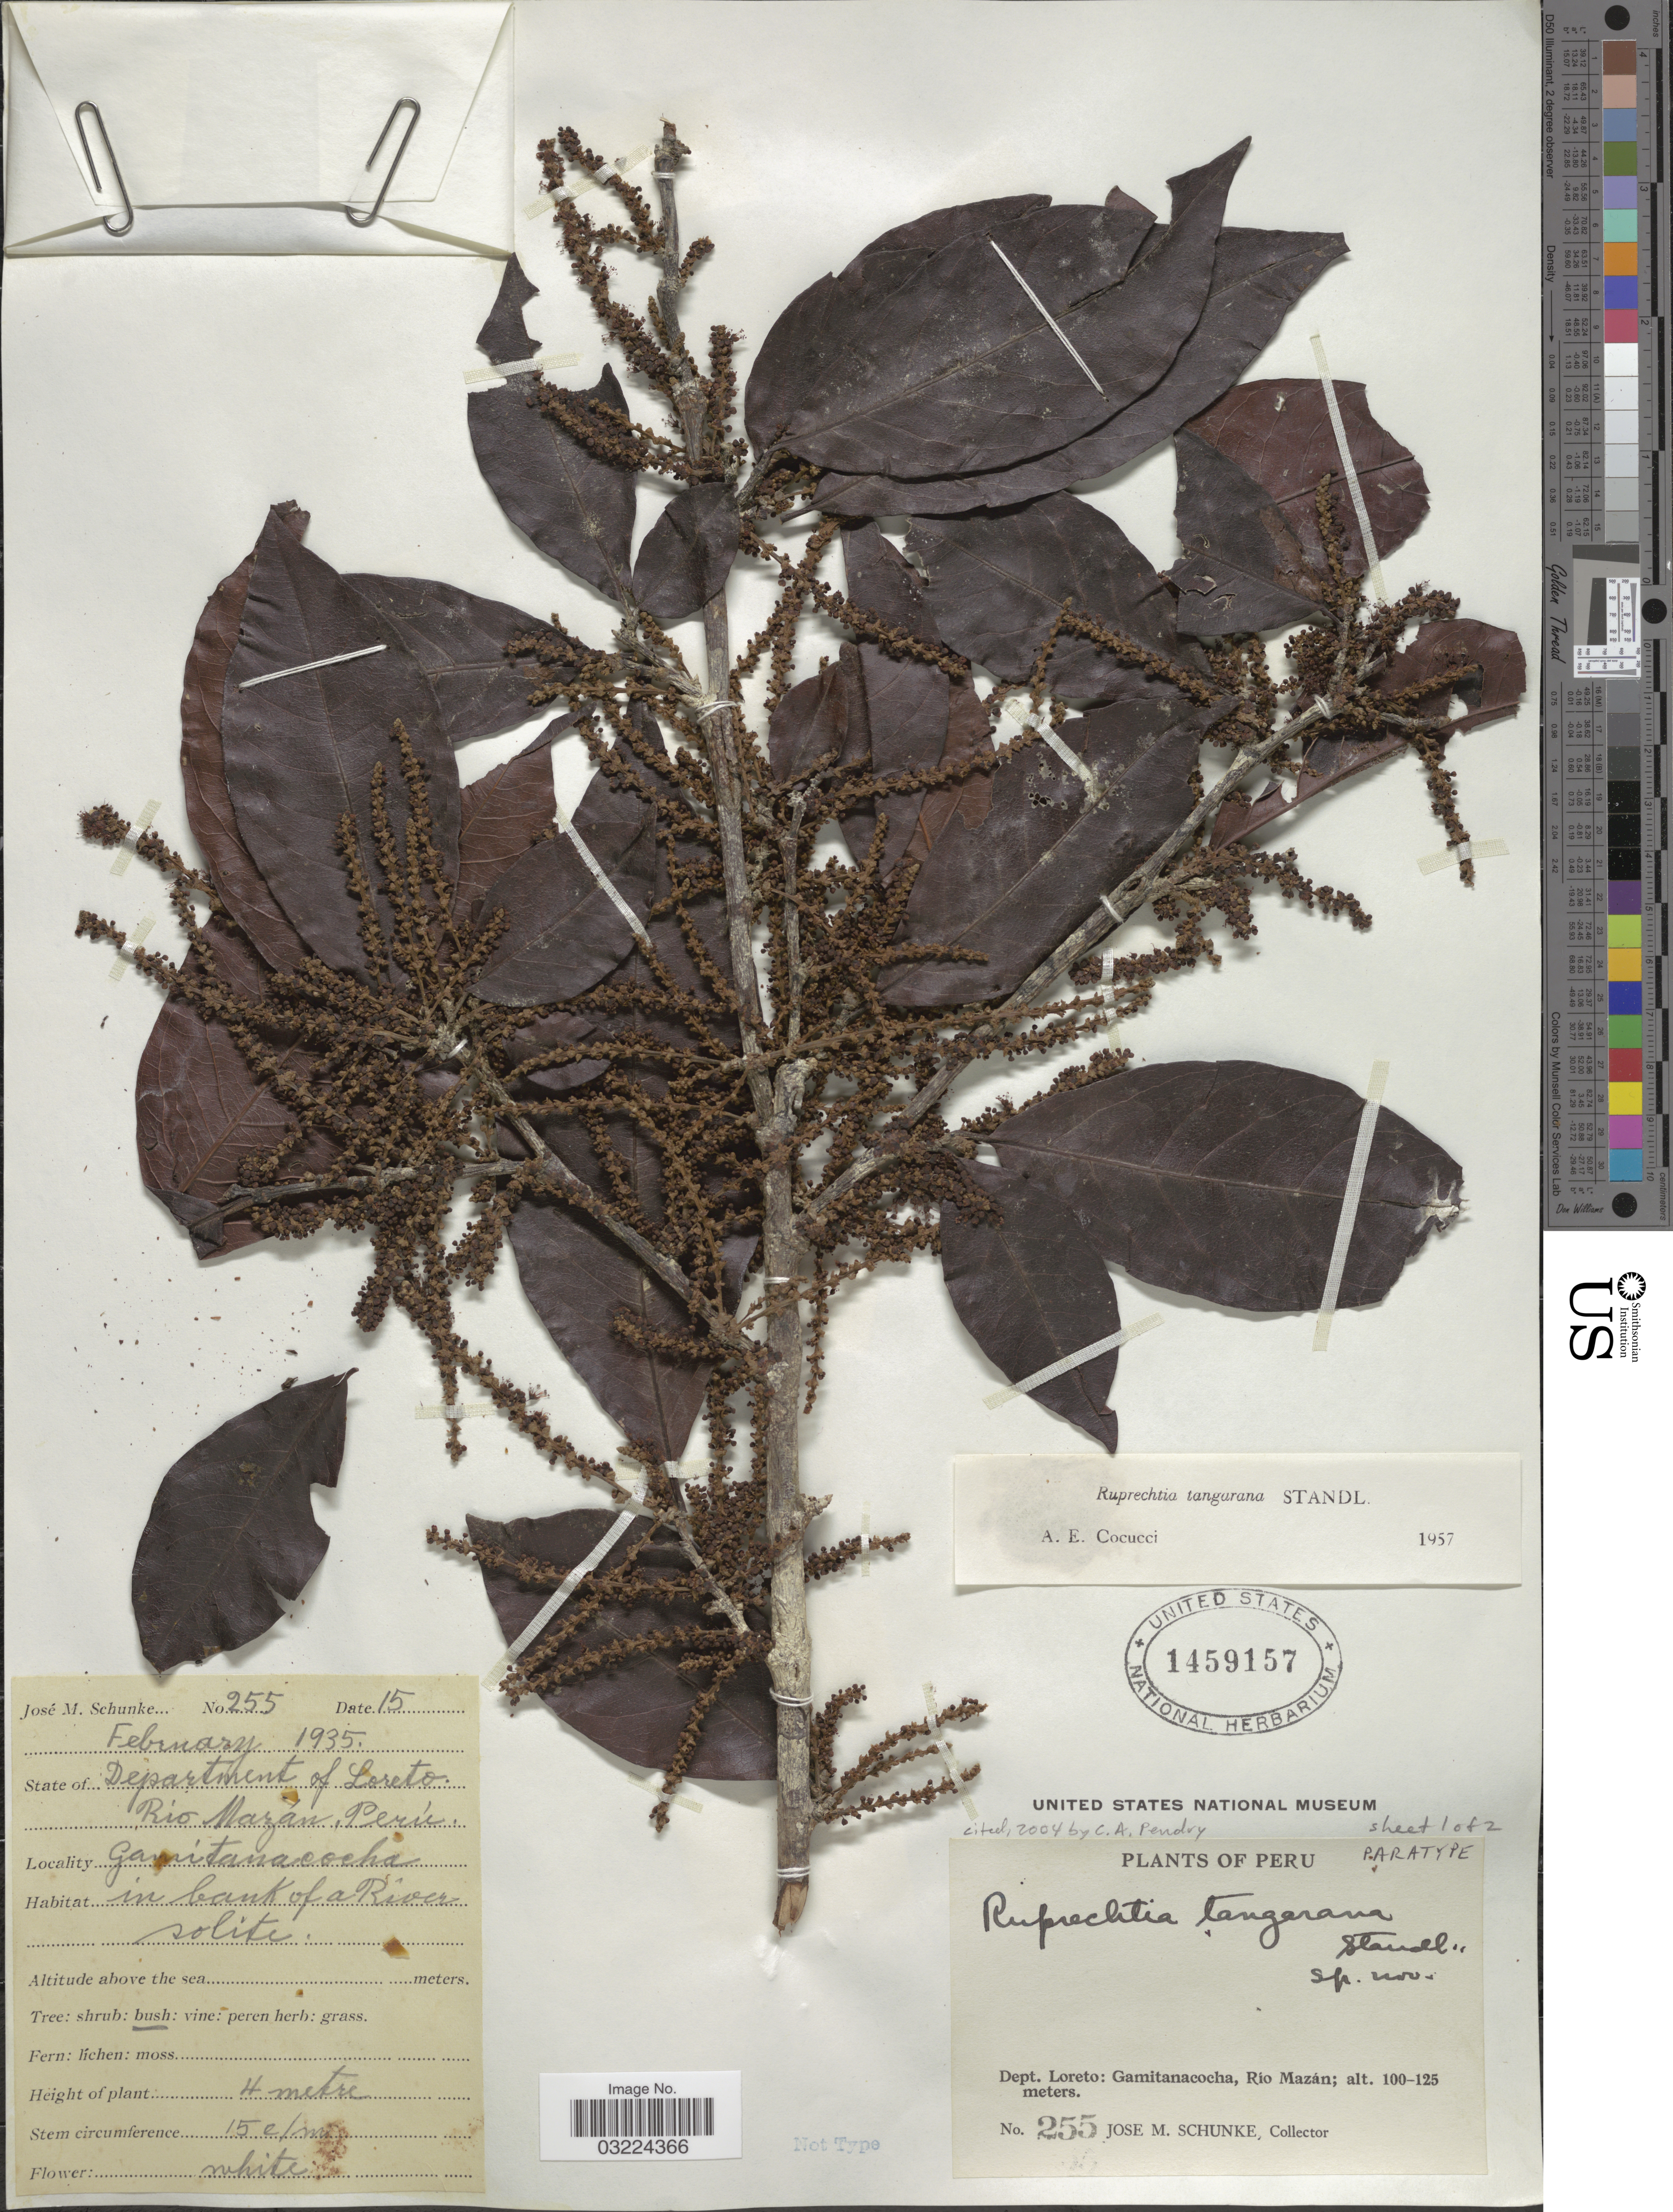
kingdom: Plantae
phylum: Tracheophyta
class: Magnoliopsida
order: Caryophyllales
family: Polygonaceae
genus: Ruprechtia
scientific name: Ruprechtia tangarana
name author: Standl.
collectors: J. M. Schunke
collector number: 255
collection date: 1935-02-15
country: Peru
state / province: Loreto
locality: Department of Loreto: Gamitanacocha, Río Mazán.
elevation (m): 100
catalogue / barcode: US 1459157